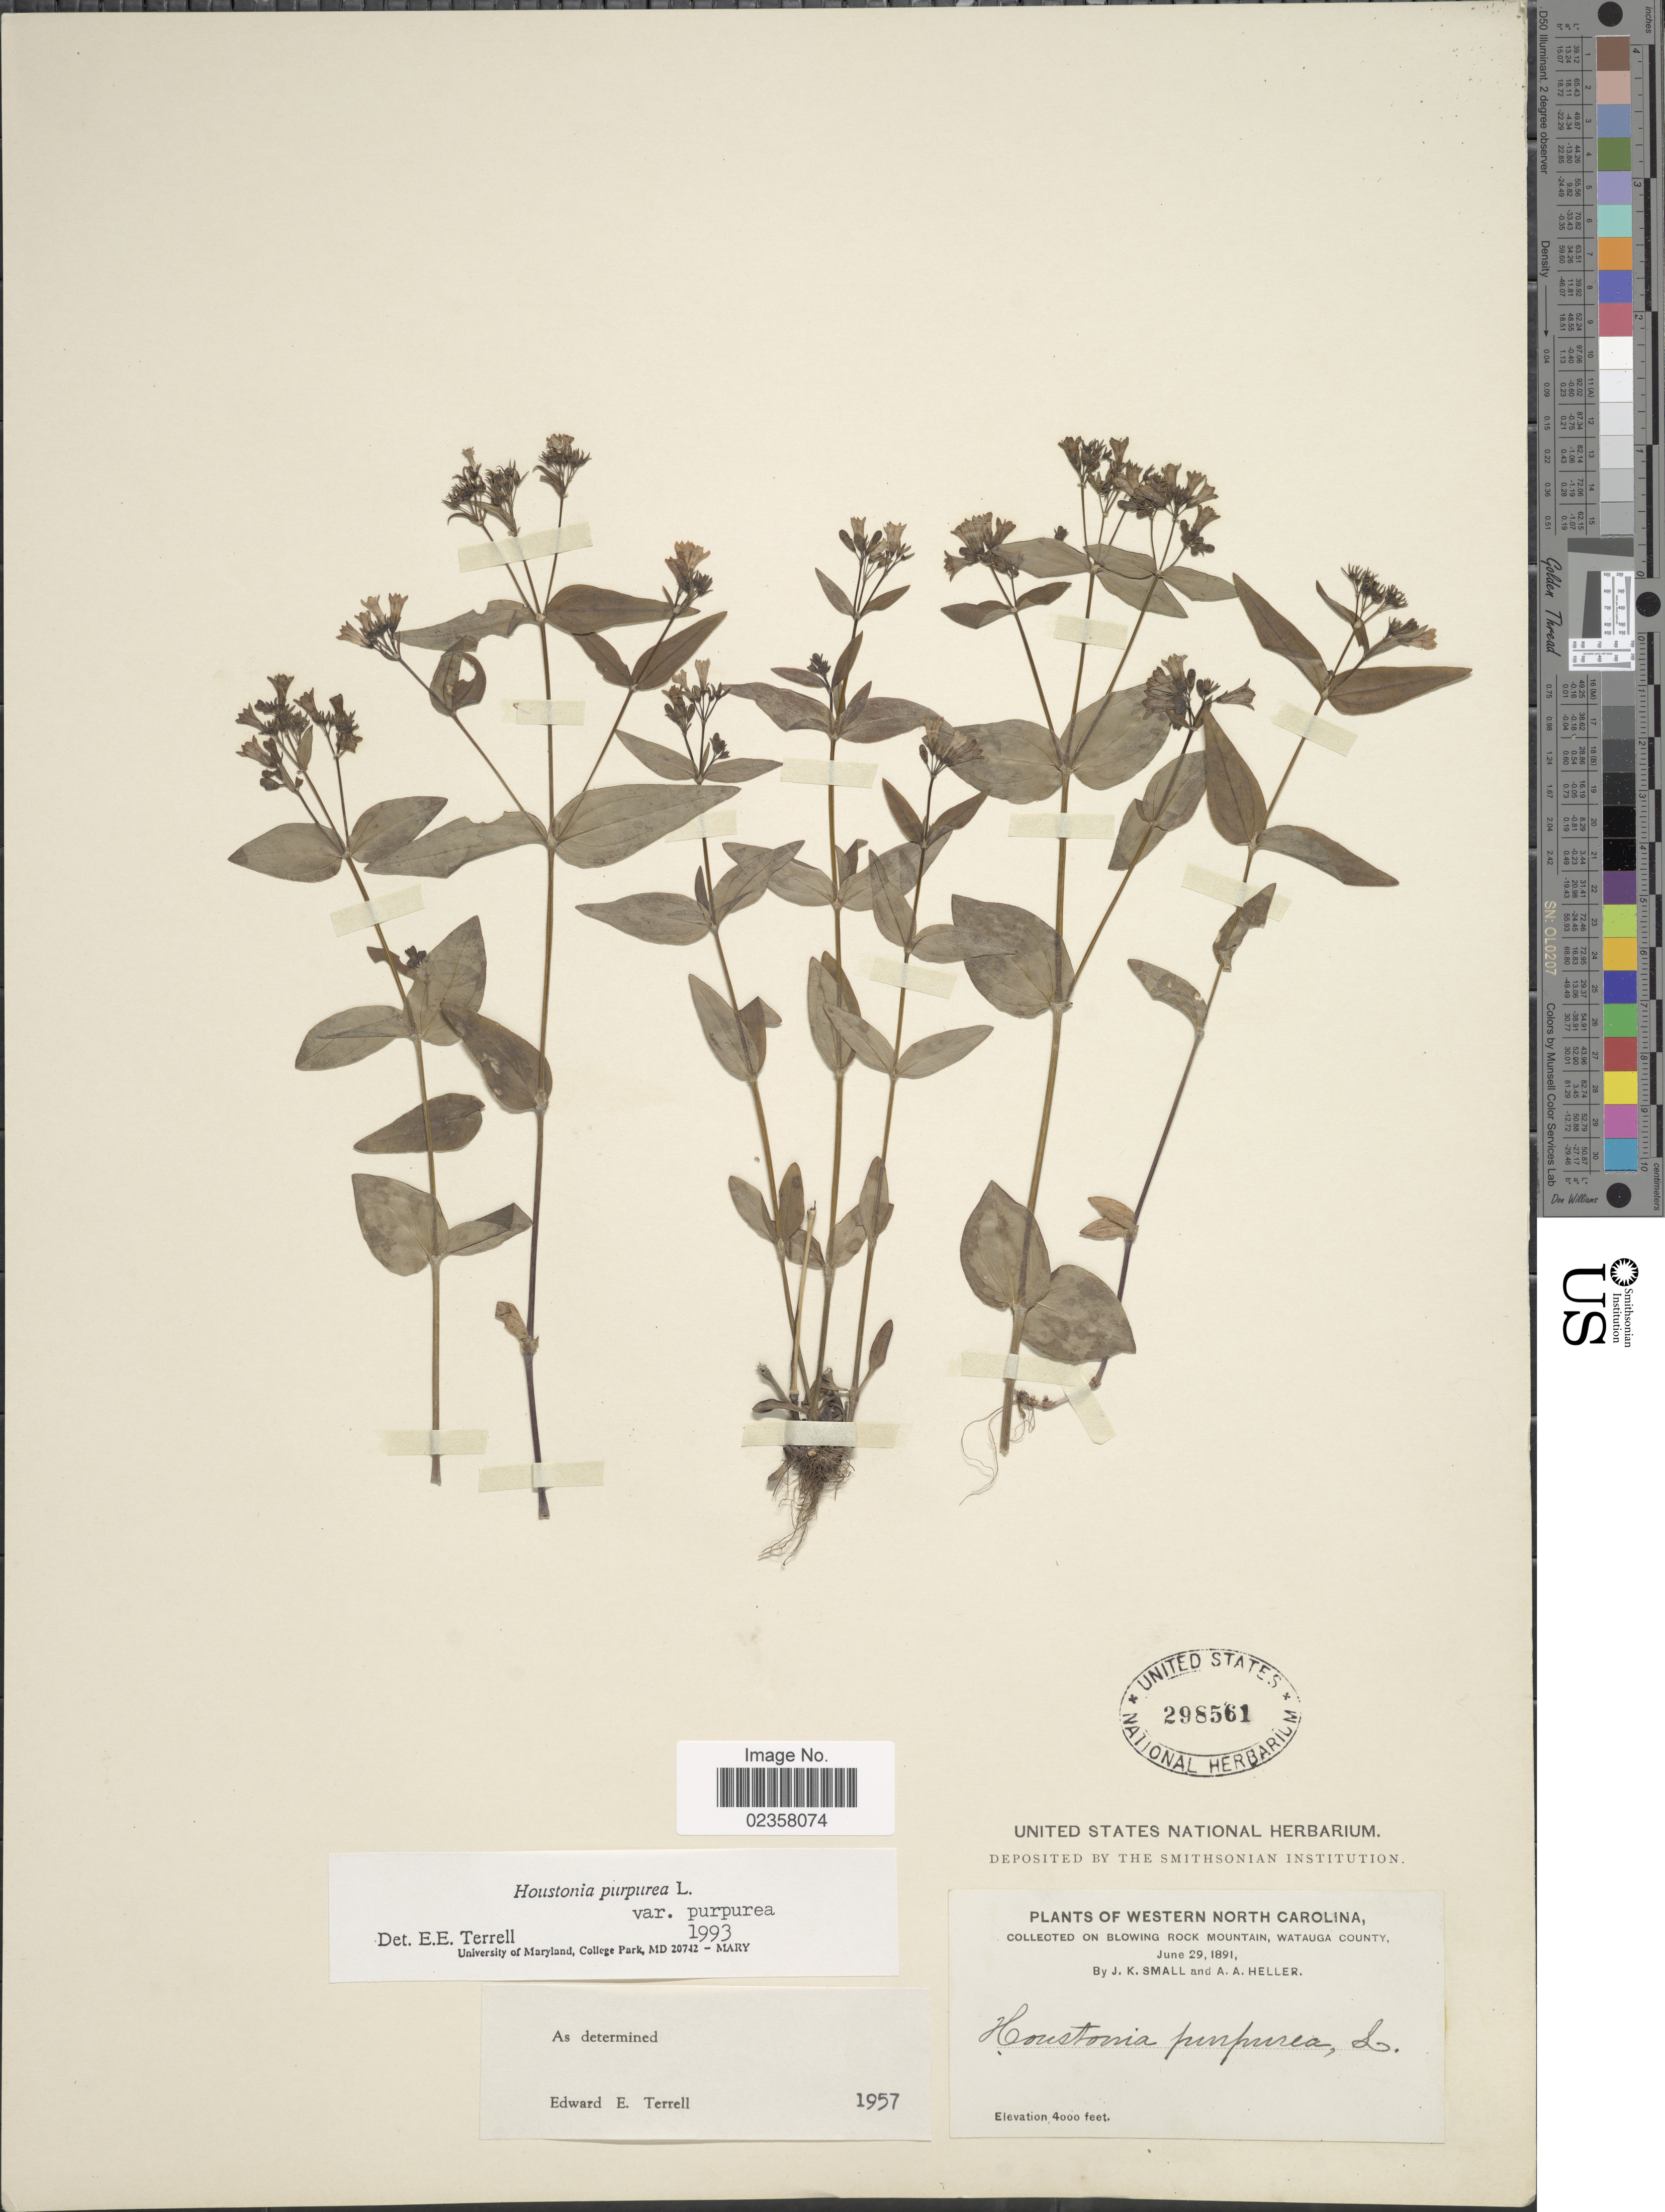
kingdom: Plantae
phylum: Tracheophyta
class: Magnoliopsida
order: Gentianales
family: Rubiaceae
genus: Houstonia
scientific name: Houstonia purpurea var. purpurea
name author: L.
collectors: J. K. Small & A. A. Heller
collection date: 1891-06-29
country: United States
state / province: North Carolina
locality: Western North Carolina, Blowing Rock Mountain, Watauga County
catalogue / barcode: US 295861